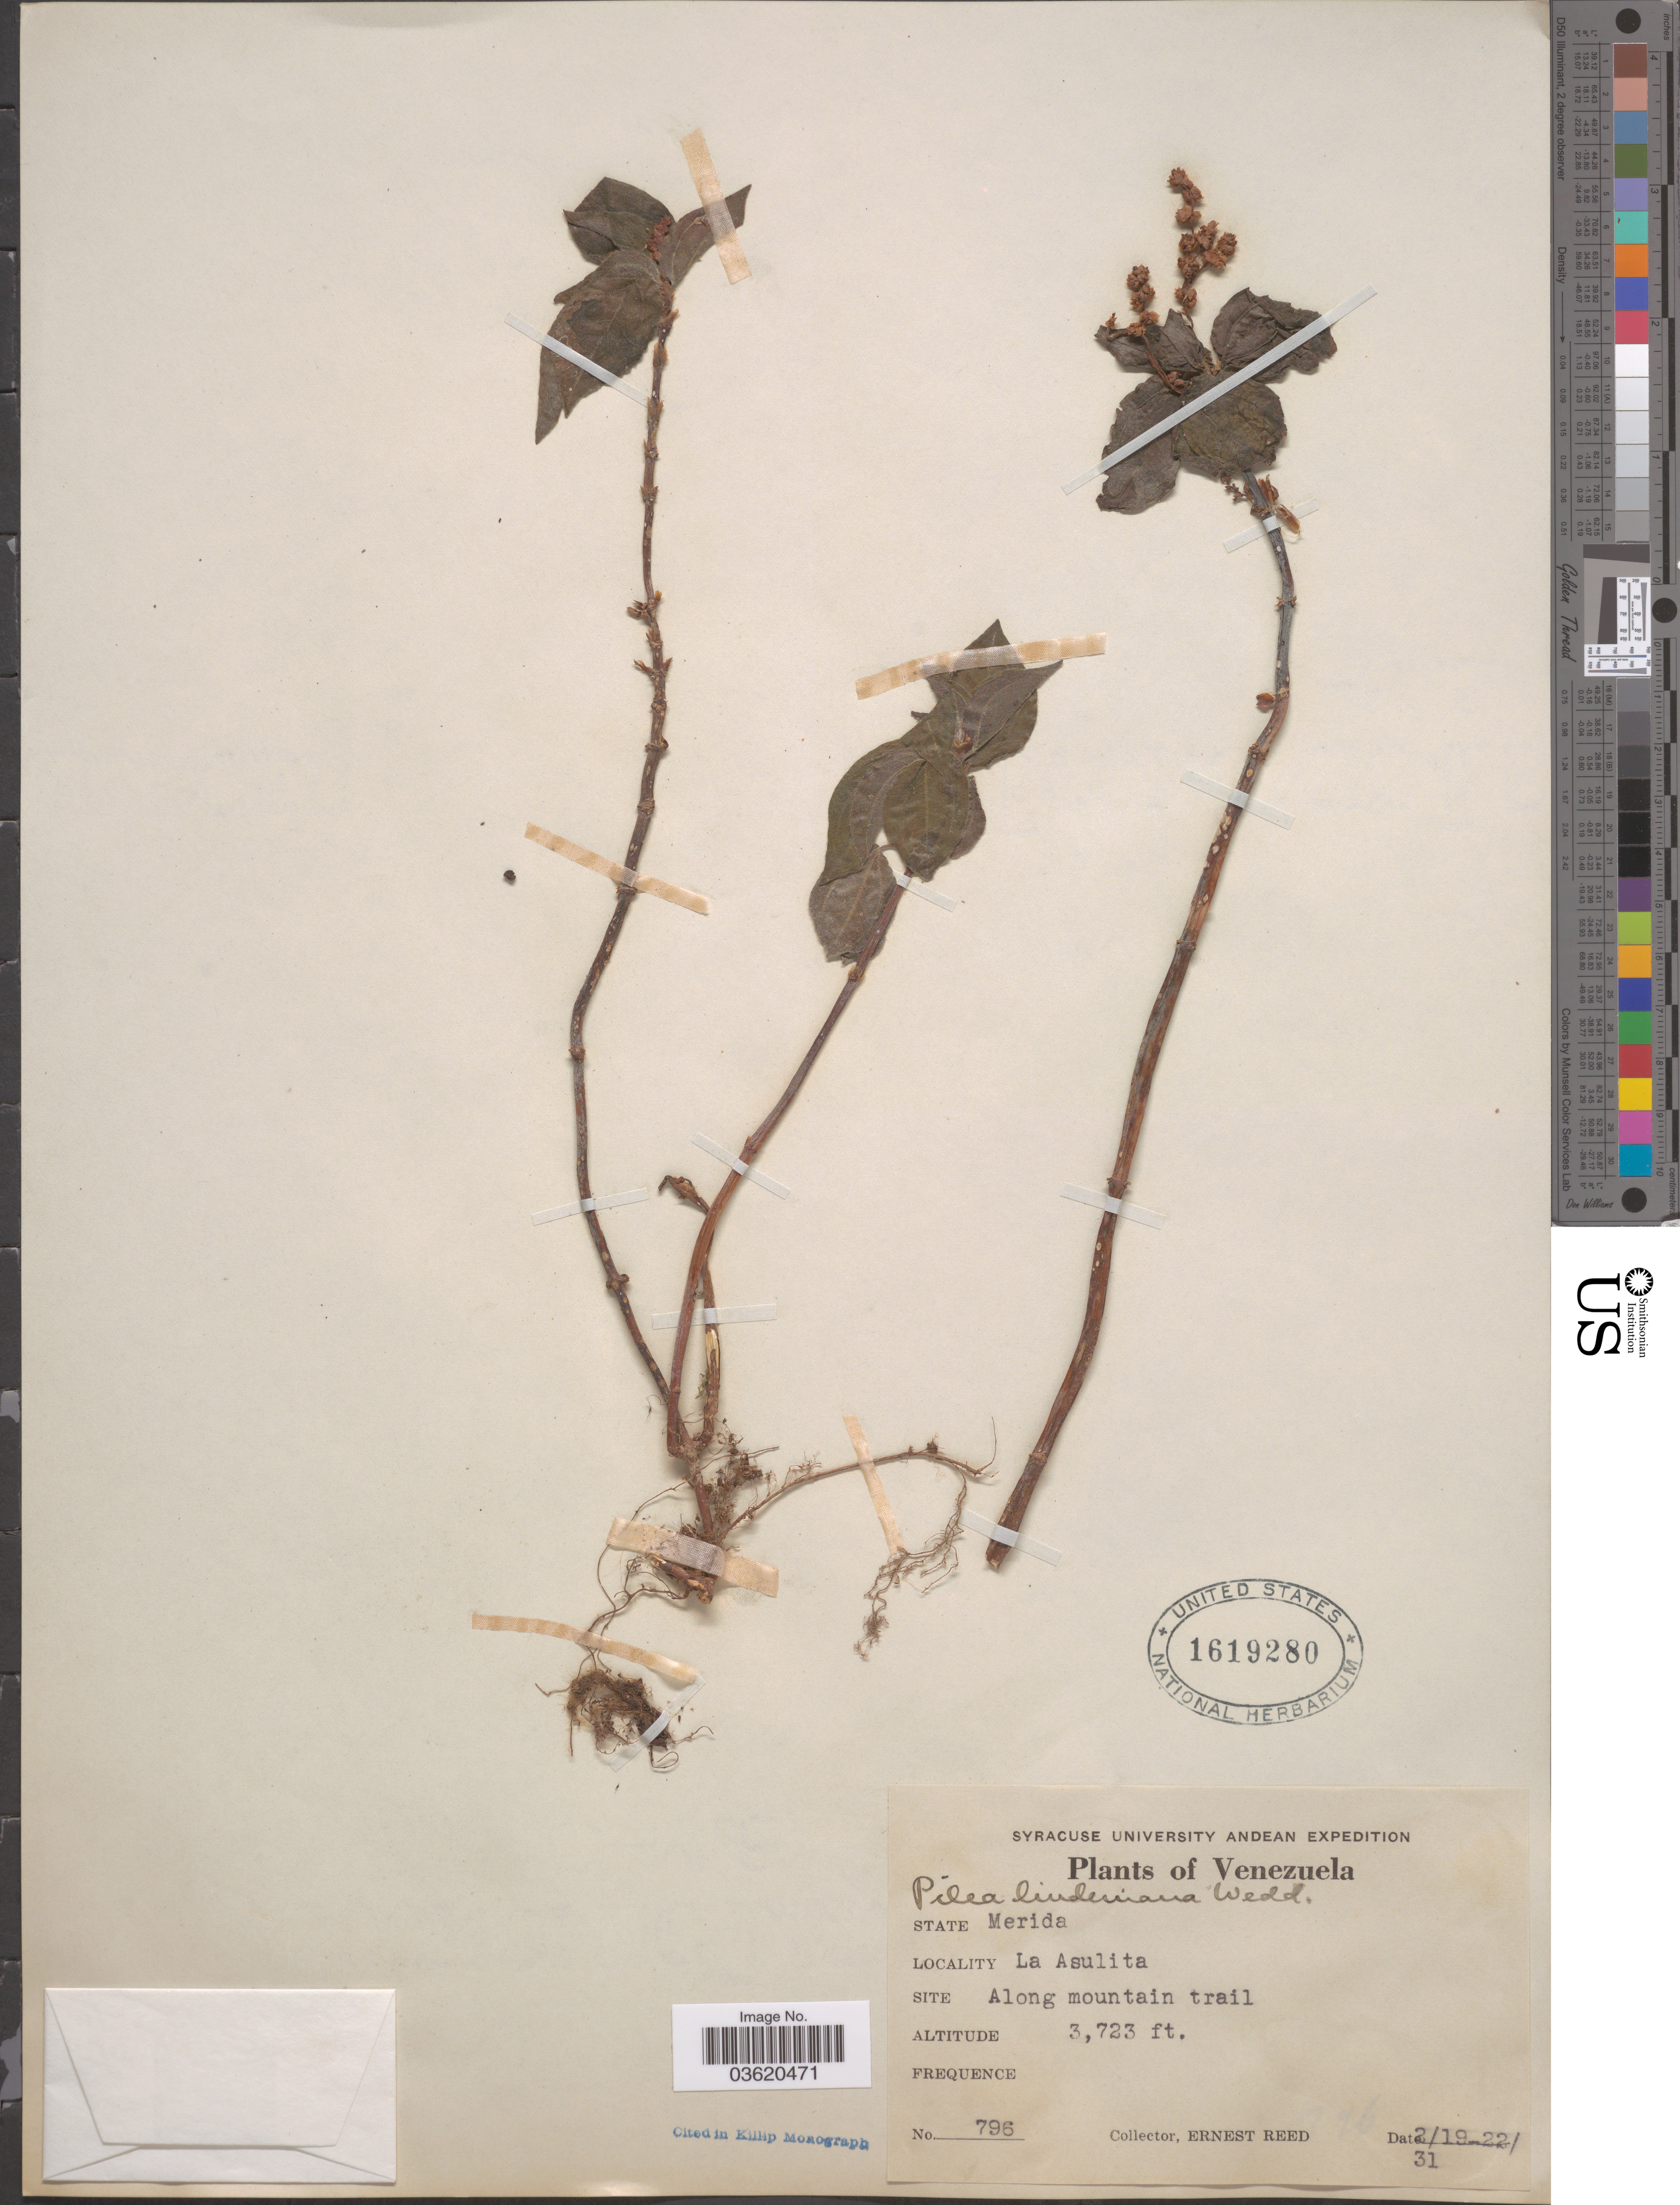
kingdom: Plantae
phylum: Tracheophyta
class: Magnoliopsida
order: Rosales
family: Urticaceae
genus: Pilea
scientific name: Pilea lindeniana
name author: Wedd.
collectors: E. Reed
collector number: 796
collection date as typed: Transcribed d/m/y: 19/2/31 to 22/2/31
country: Venezuela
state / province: Merida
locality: La Asulita. Along mountain trail.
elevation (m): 1135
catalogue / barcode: US 1619280